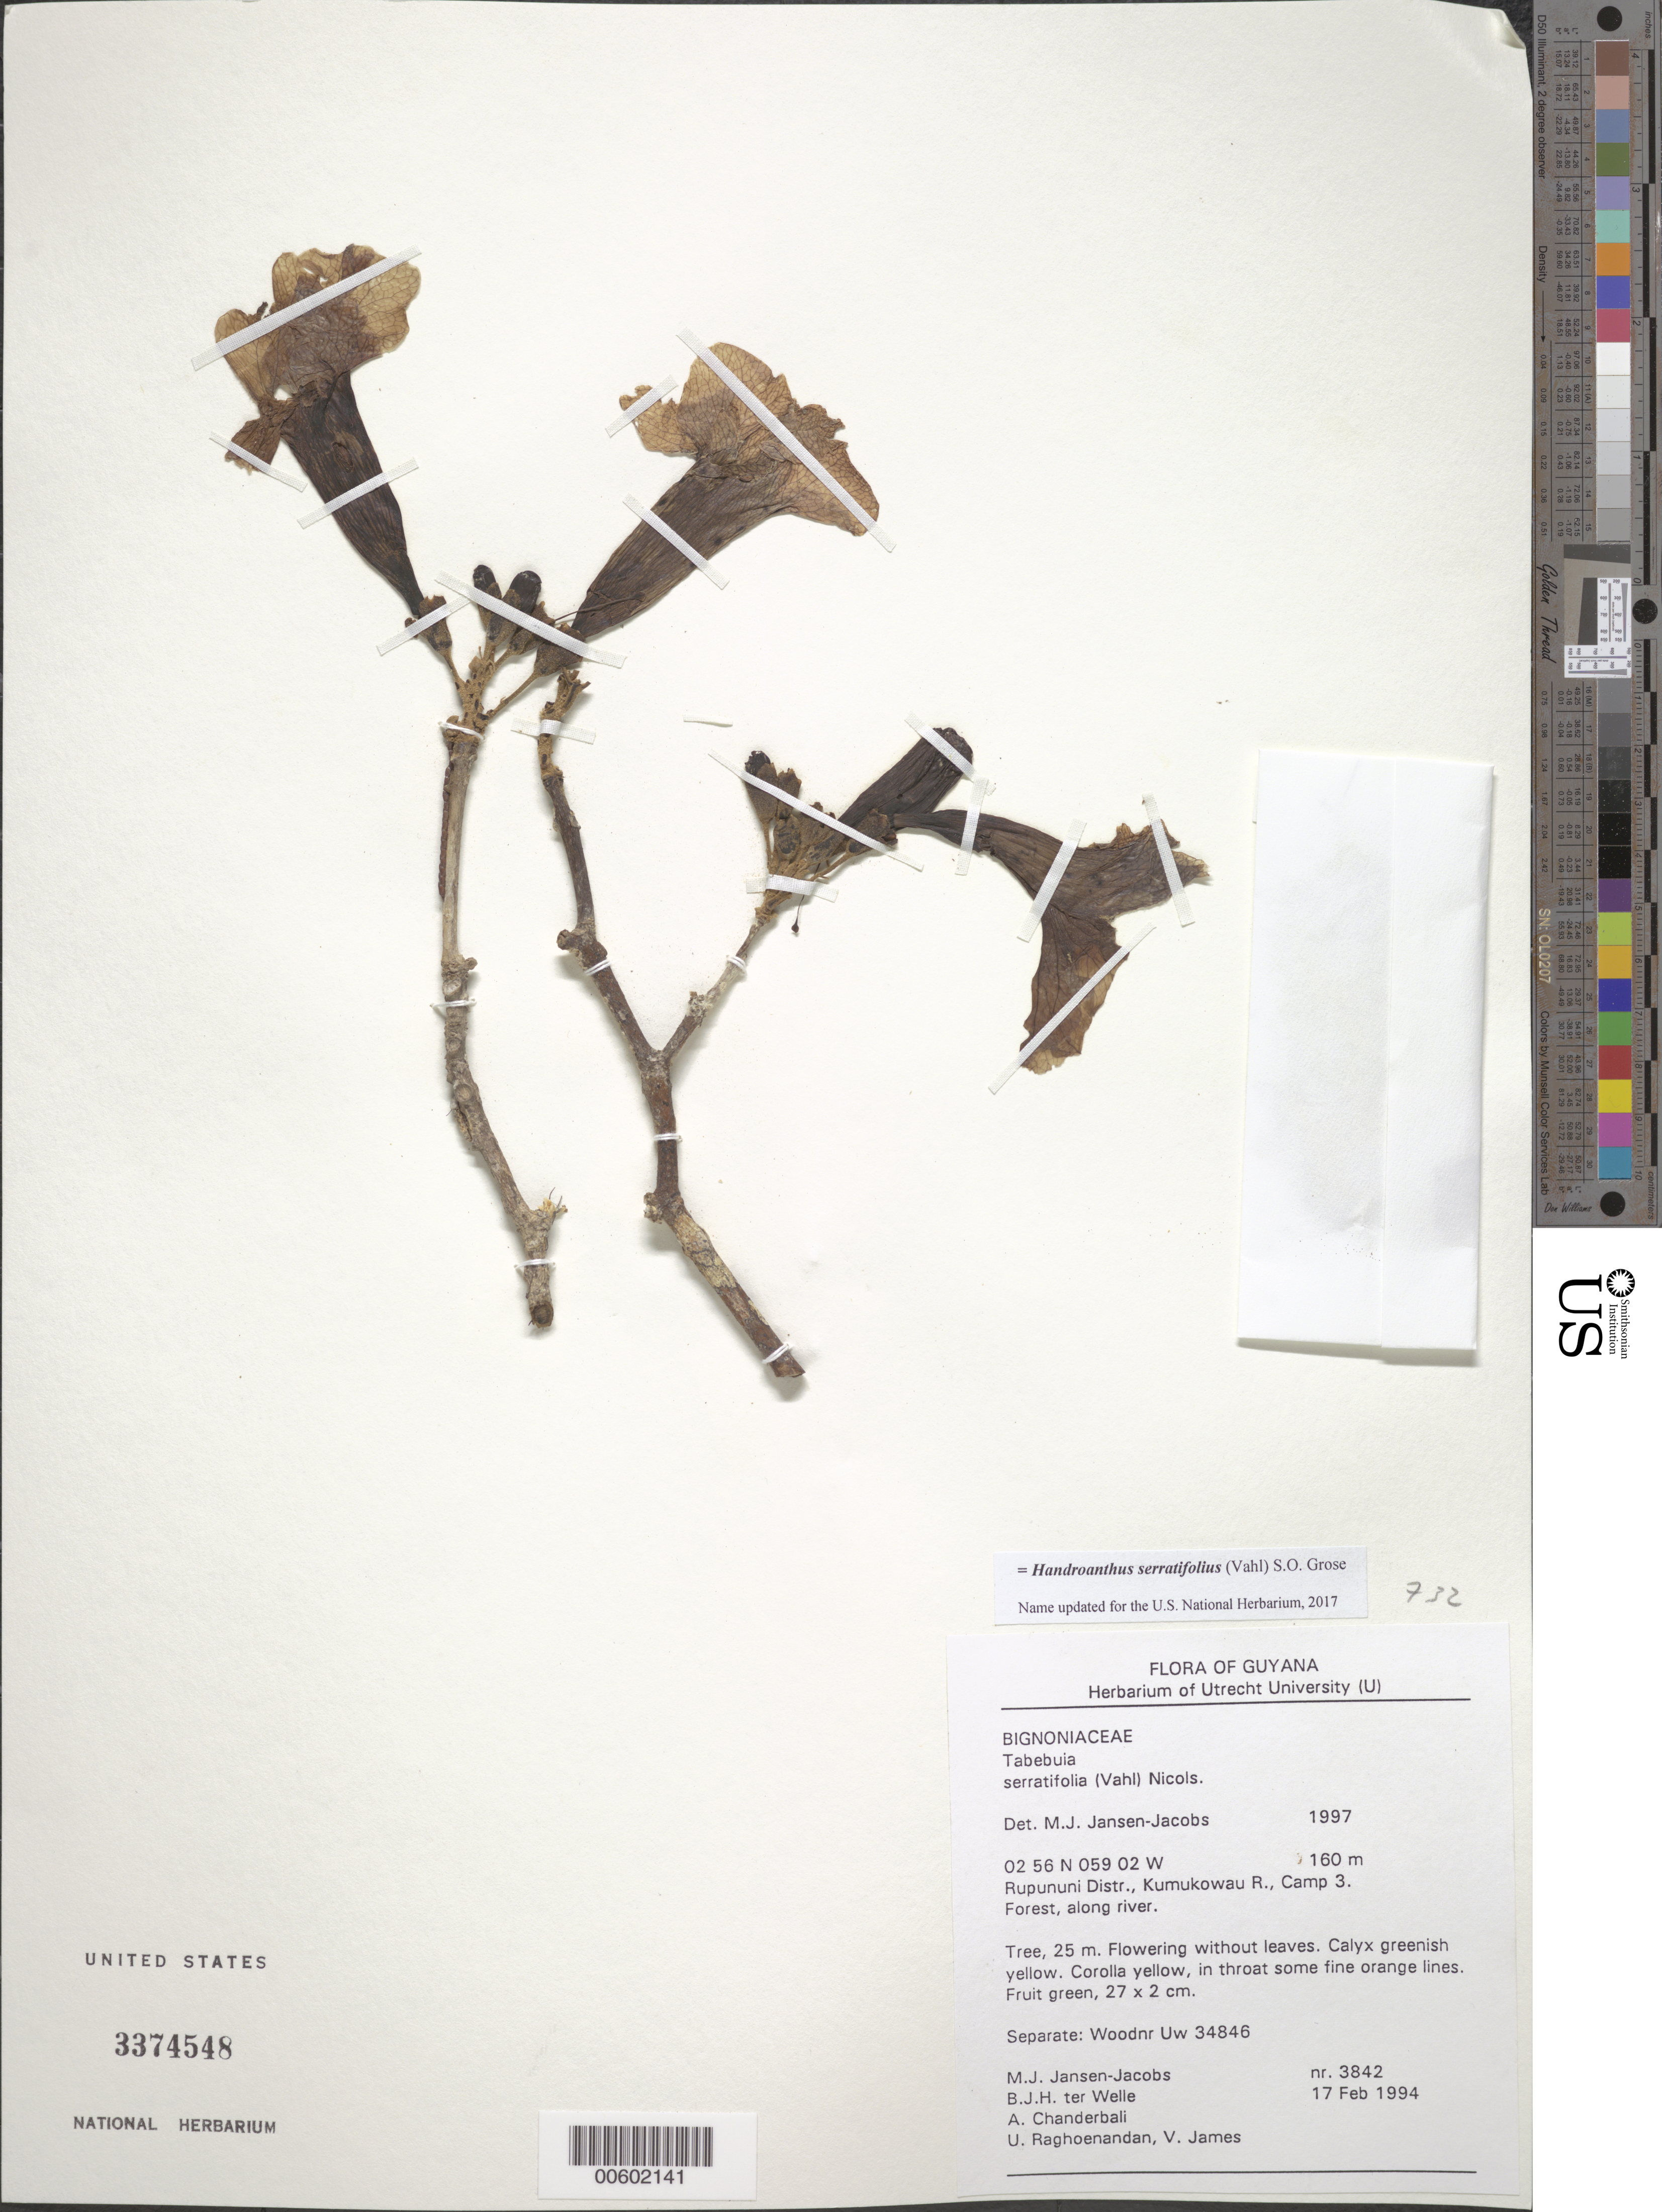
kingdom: Plantae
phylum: Tracheophyta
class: Magnoliopsida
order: Lamiales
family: Bignoniaceae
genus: Handroanthus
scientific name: Handroanthus serratifolius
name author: (Vahl) S.O. Grose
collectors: M. J. Jansen-Jacobs, B. Welle, A. S. Chanderbali, U. Raghoenandan & V. James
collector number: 3842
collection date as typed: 17-Feb-94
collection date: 1994-02-17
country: Guyana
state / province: U. Takutu-U. Essequibo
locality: Kumukowau R., Camp 3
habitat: Forest along river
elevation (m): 160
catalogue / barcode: US 3374548